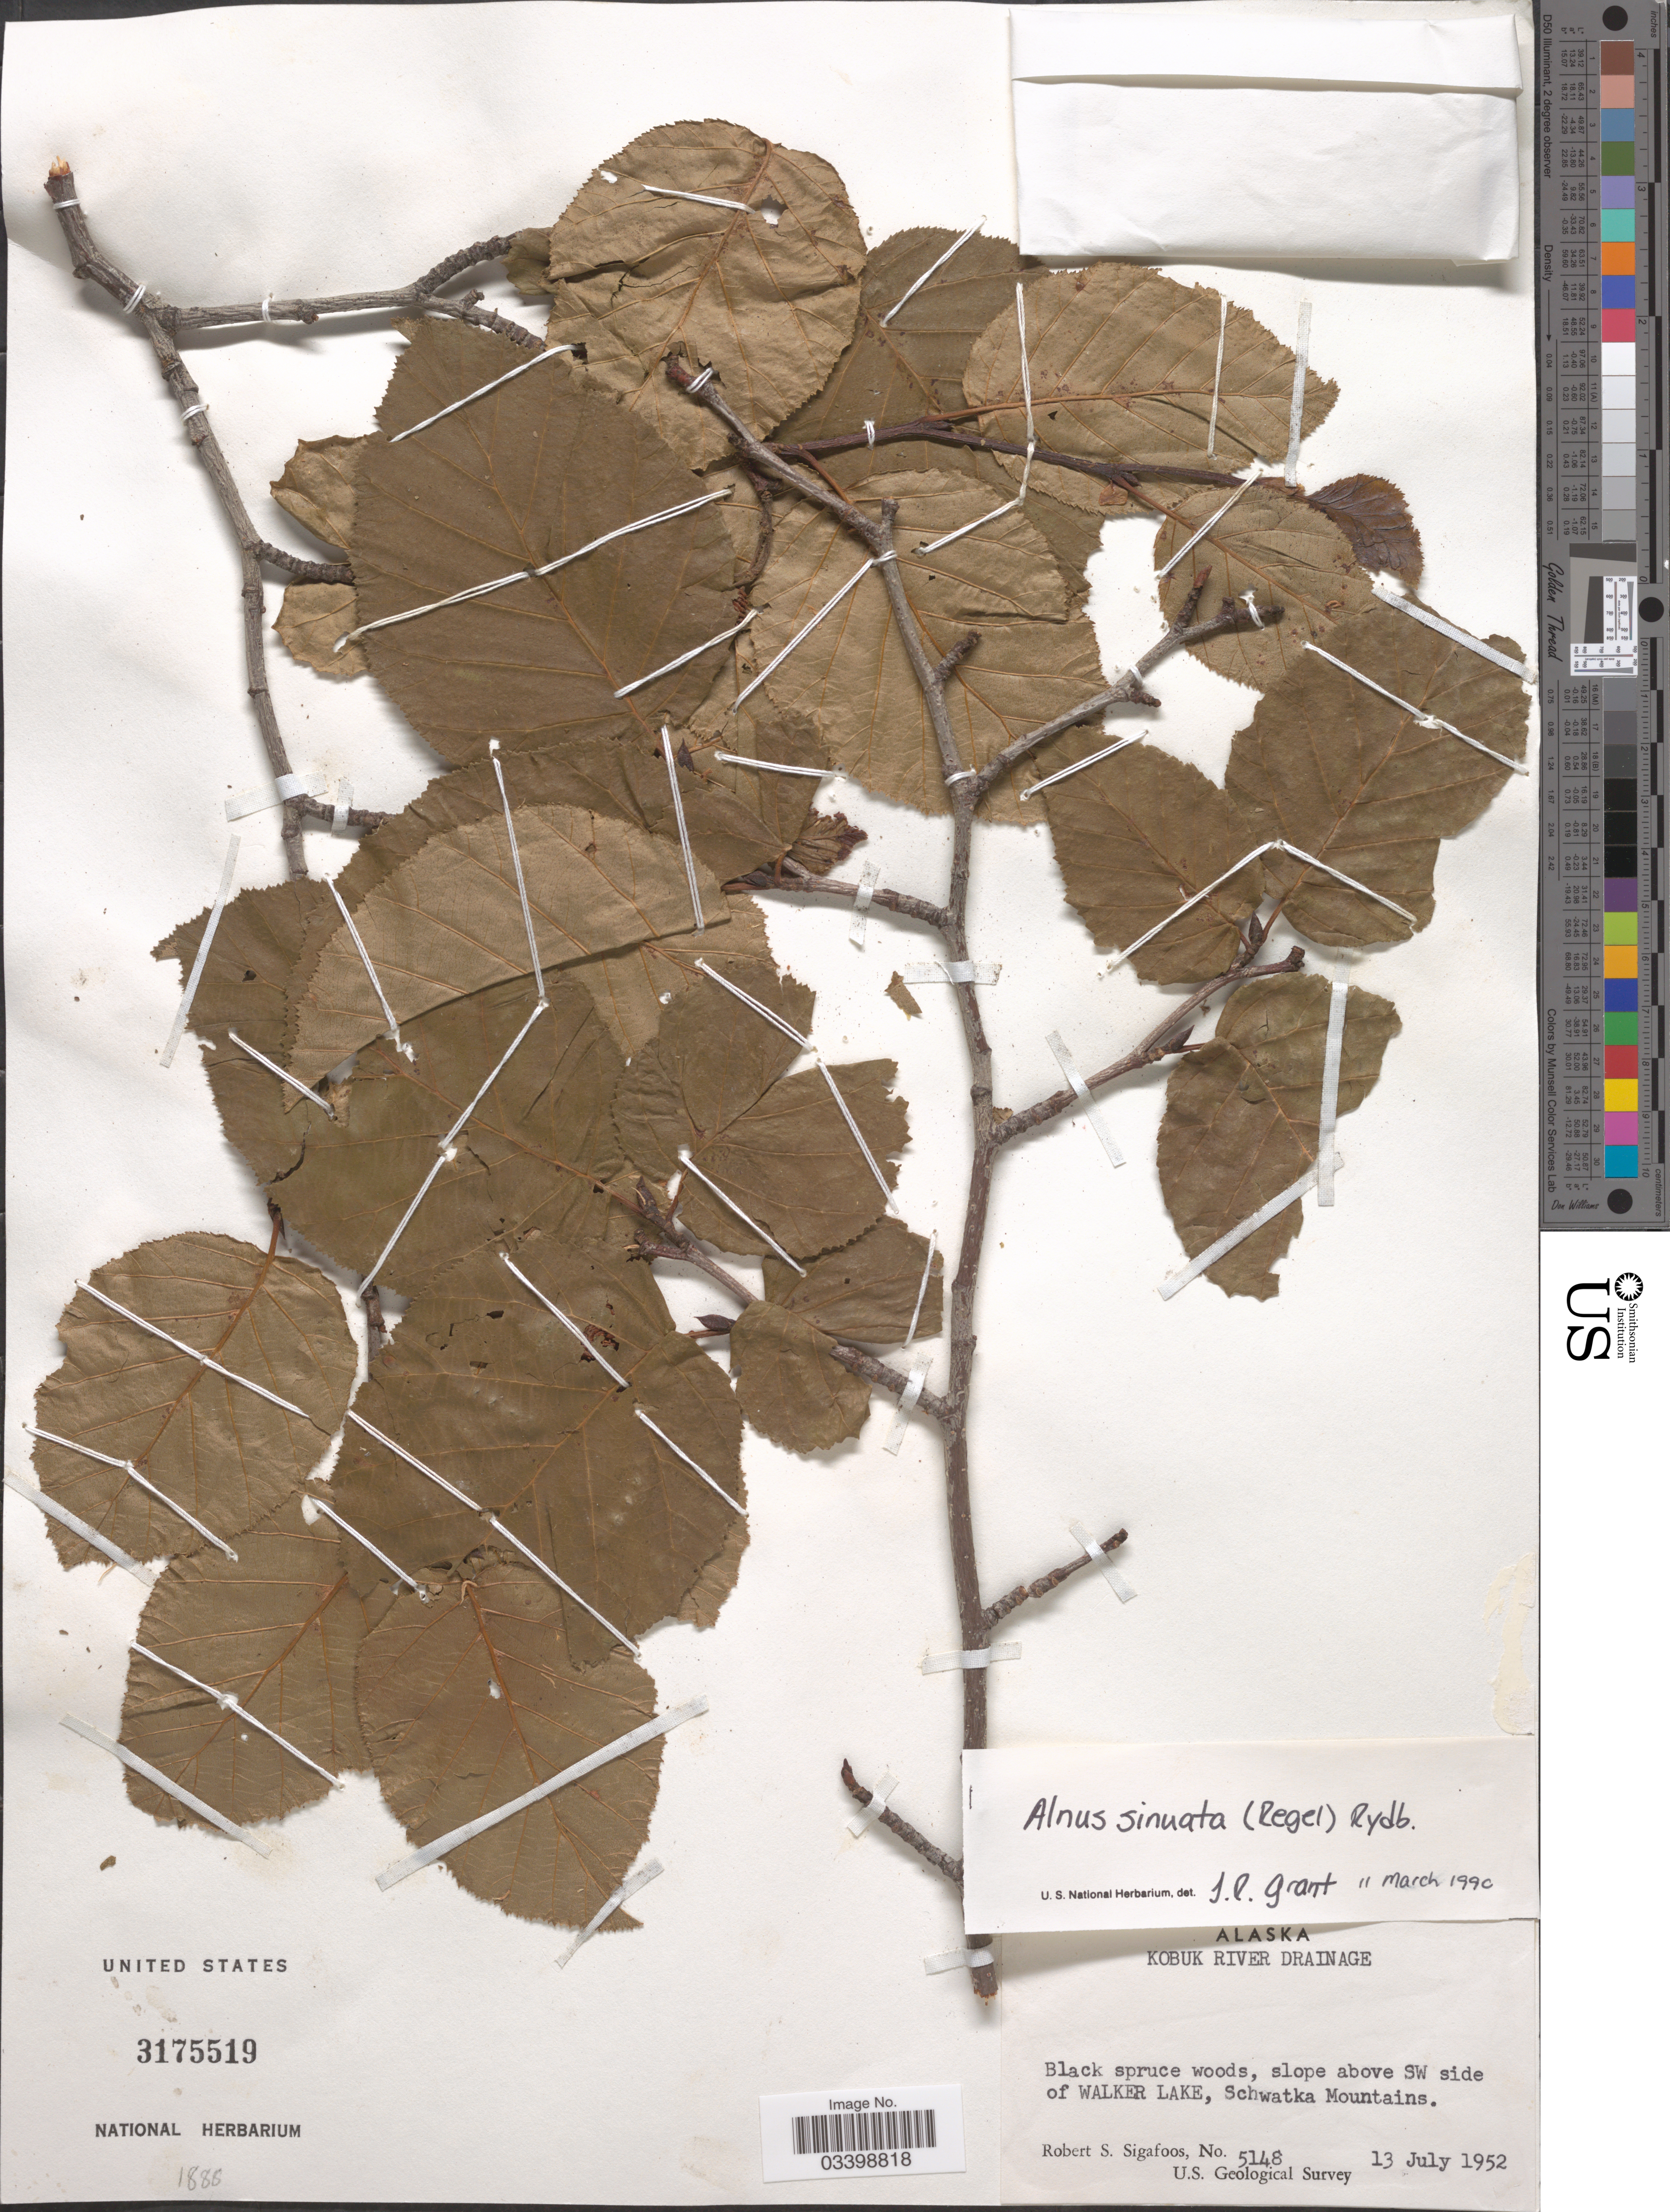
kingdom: Plantae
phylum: Tracheophyta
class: Magnoliopsida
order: Fagales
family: Betulaceae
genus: Alnus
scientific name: Alnus viridis subsp. sinuata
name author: Regel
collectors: R. Sigafoos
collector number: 5148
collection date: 1952-07-13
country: United States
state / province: Alaska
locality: Kobuk River Drainage. Black spruce woods, slope above SW side of Walker Lake, Schwatka Mountains.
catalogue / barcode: US 3175519